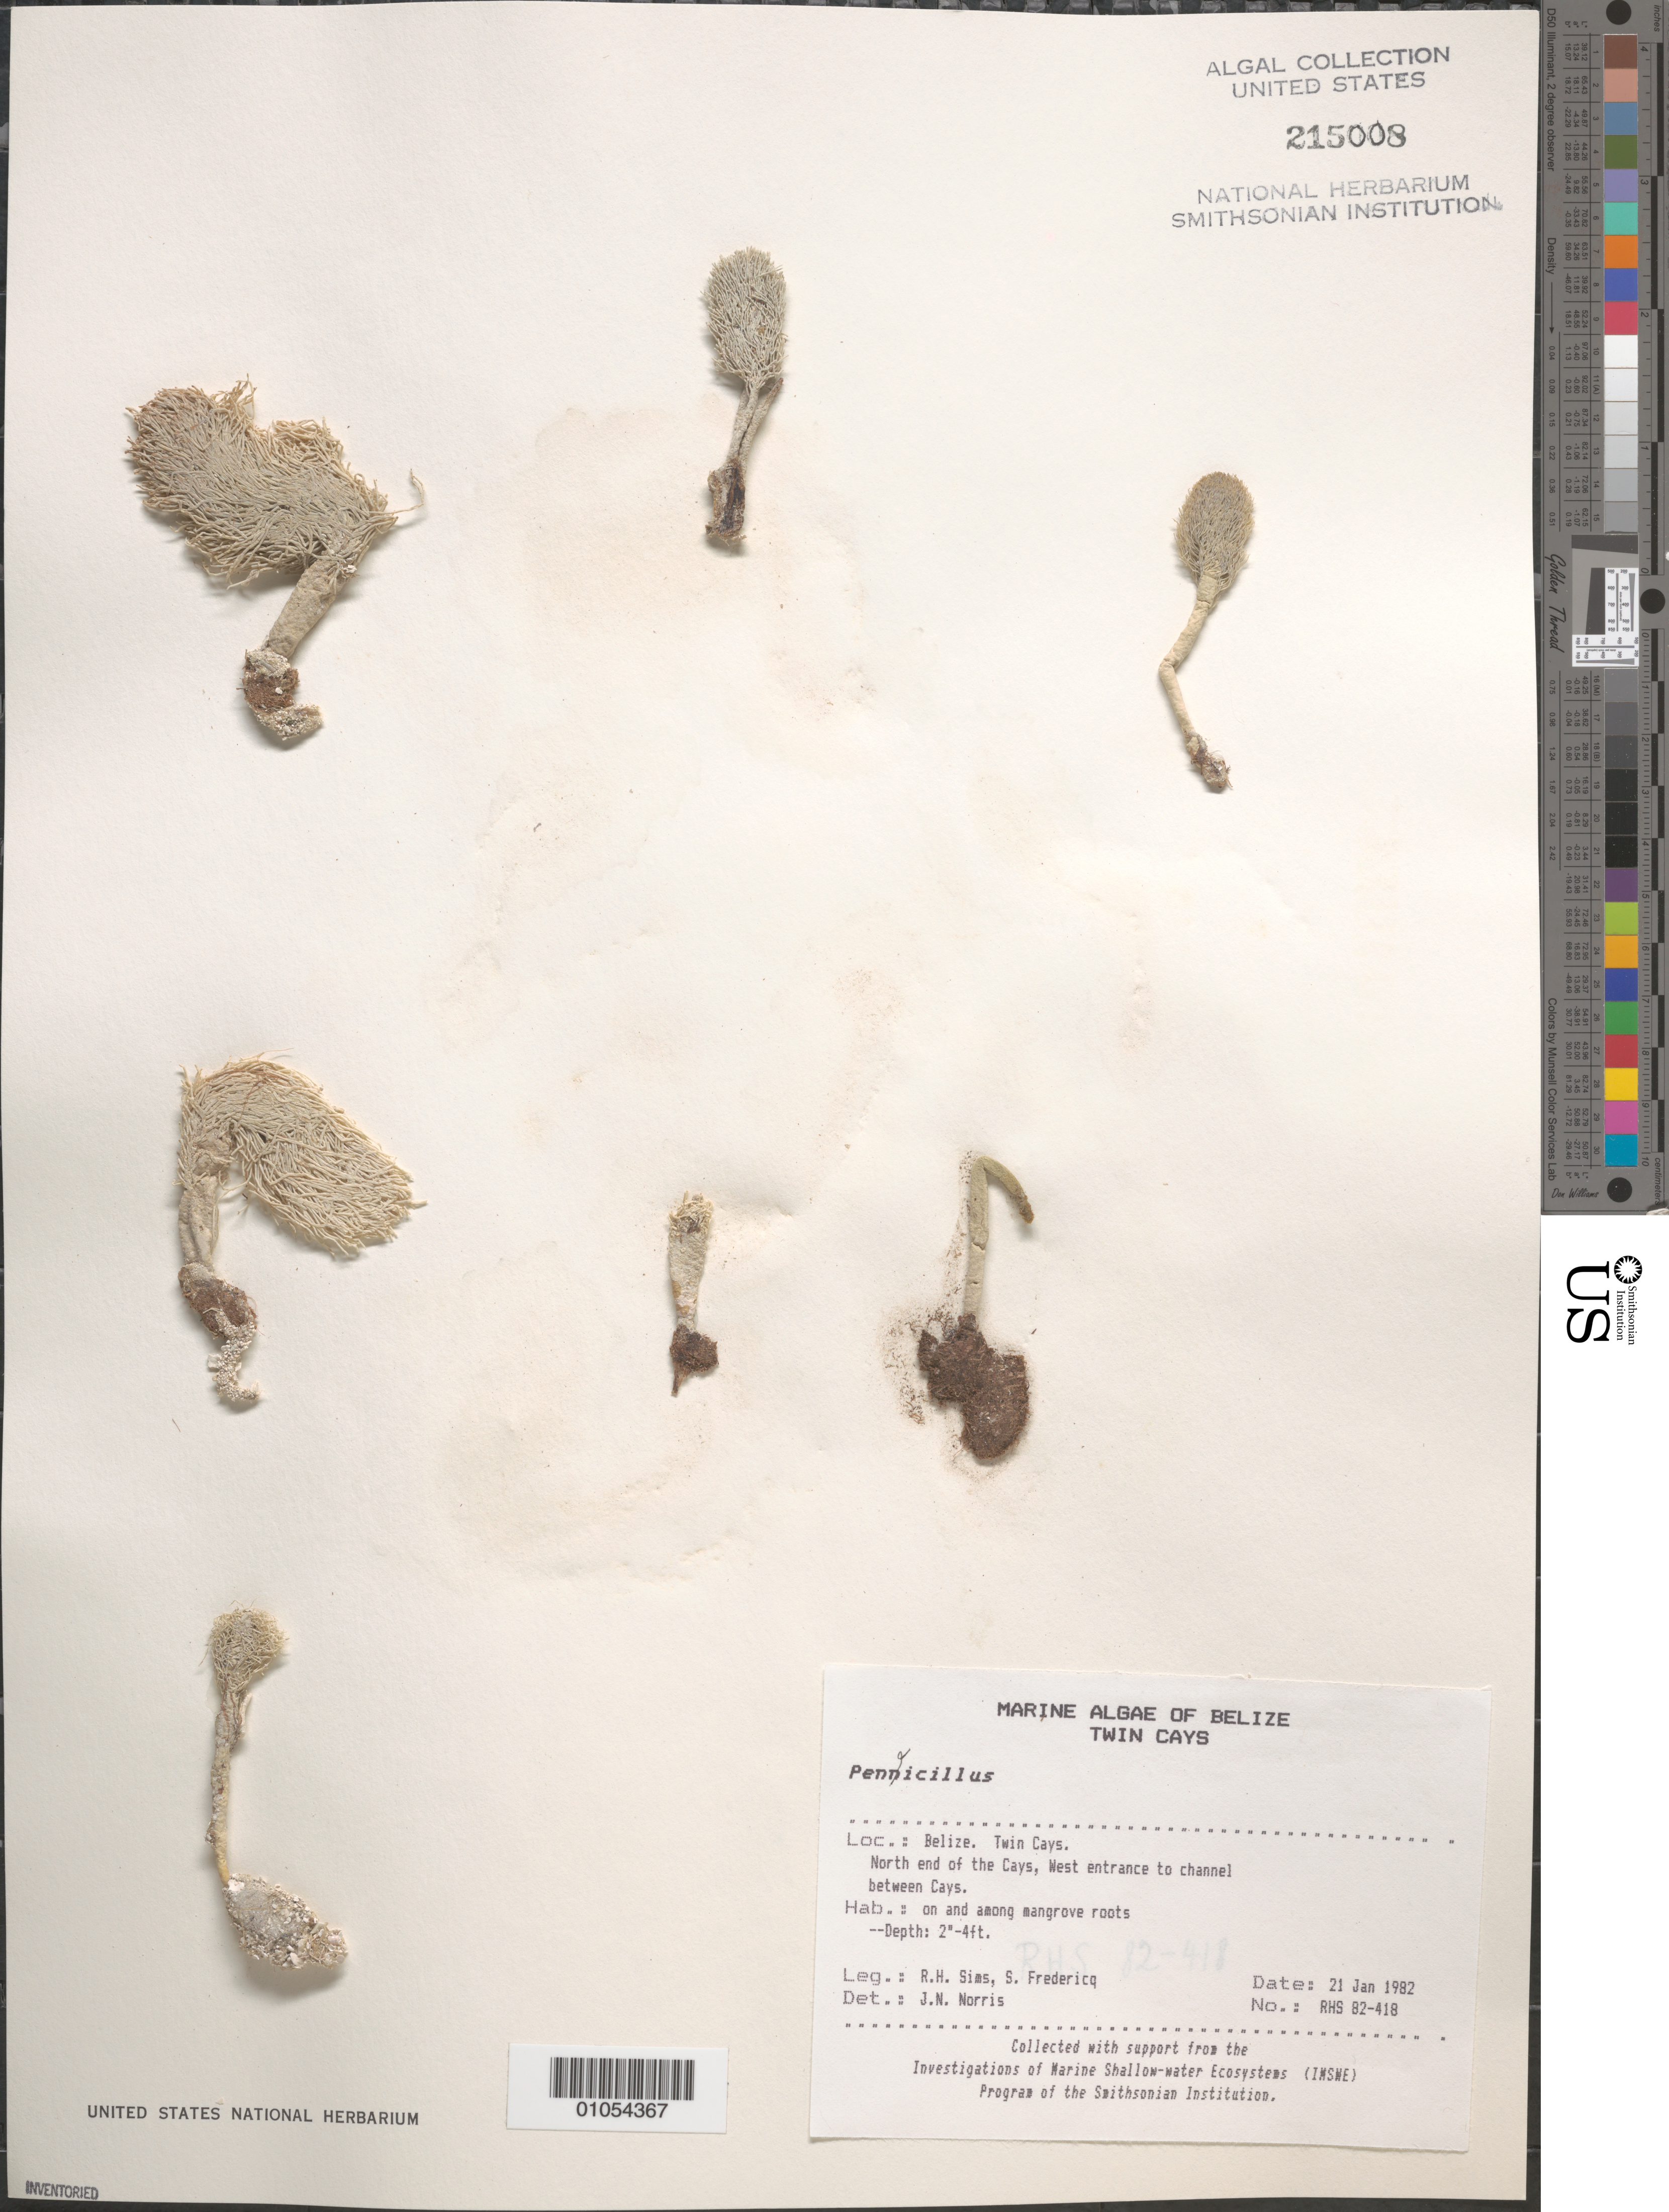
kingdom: Plantae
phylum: Chlorophyta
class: Ulvophyceae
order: Bryopsidales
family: Udoteaceae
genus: Penicillus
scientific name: Penicillus sp.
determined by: Norris, James N.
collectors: R. H. Sims & S. Fredericq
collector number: RHS 82-418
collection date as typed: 21 Jan 1982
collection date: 1982-01-21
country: Belize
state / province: Stann Creek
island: Twin Cays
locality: North end of the cays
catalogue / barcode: US 215008